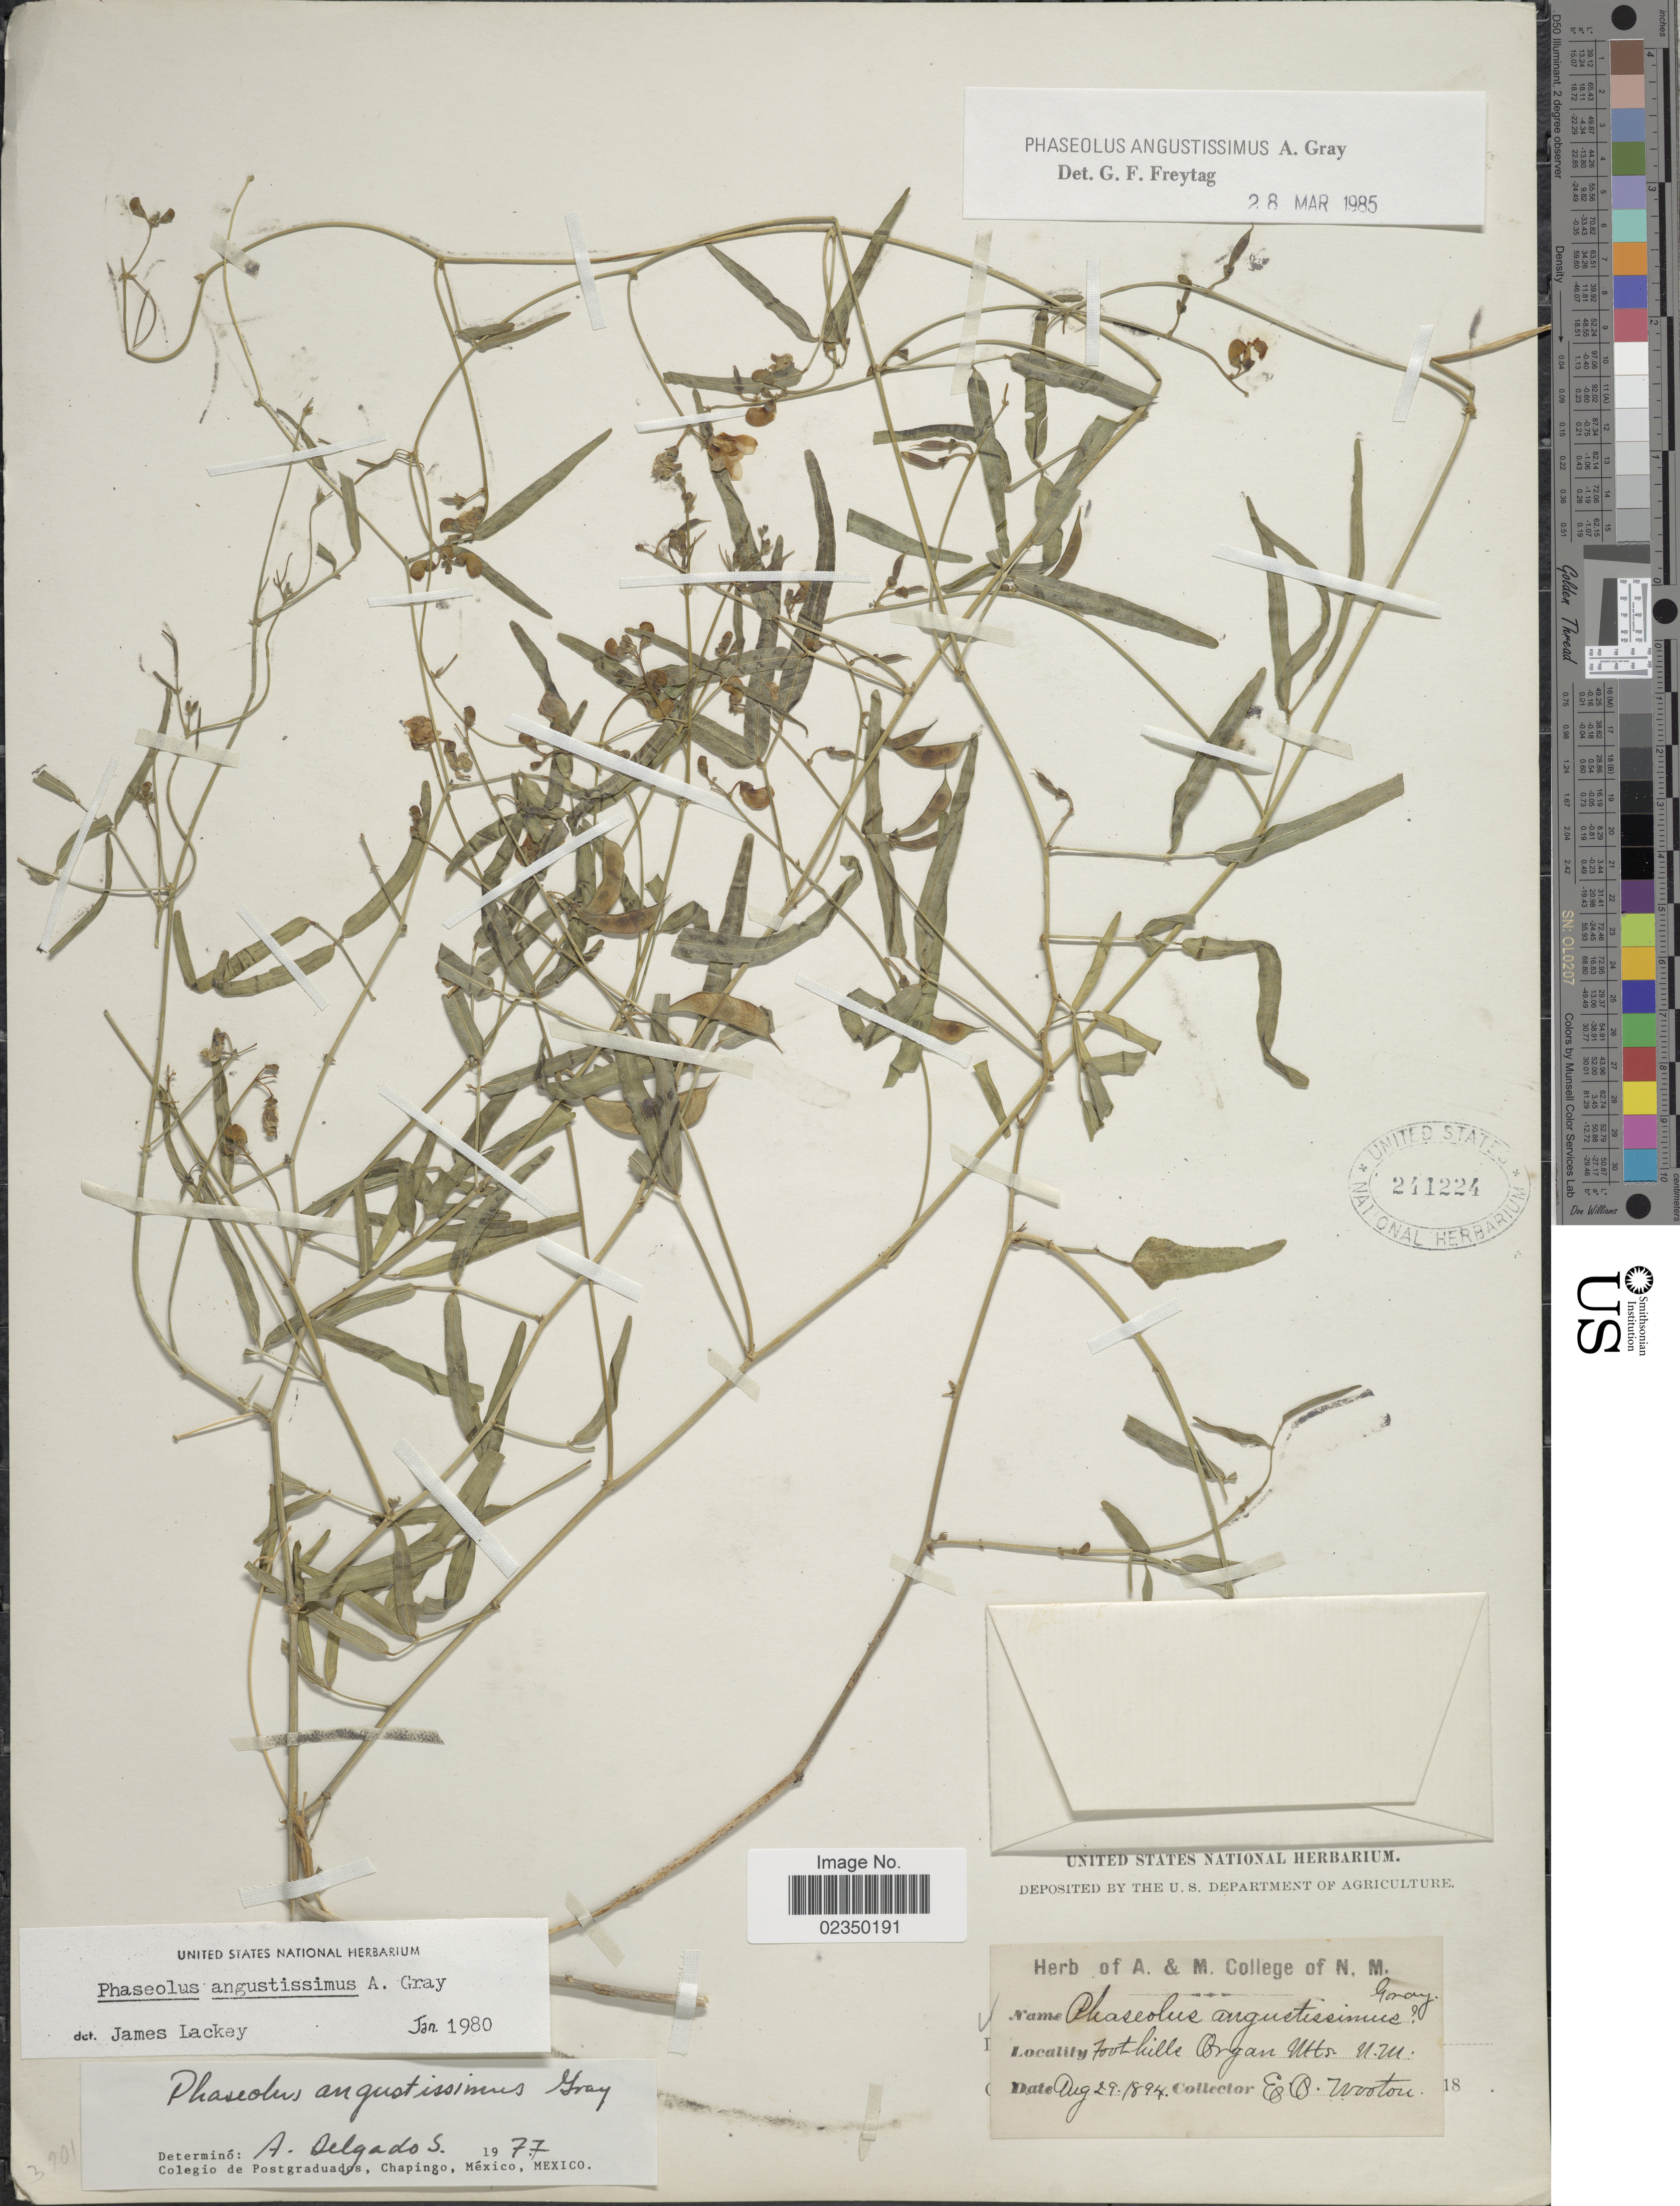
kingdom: Plantae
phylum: Tracheophyta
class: Magnoliopsida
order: Fabales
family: Fabaceae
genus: Phaseolus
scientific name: Phaseolus angustissimus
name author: A. Gray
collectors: E. O. Wooton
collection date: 1894-08-29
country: United States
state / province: New Mexico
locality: Foothills Organ Mts.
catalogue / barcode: US 241224